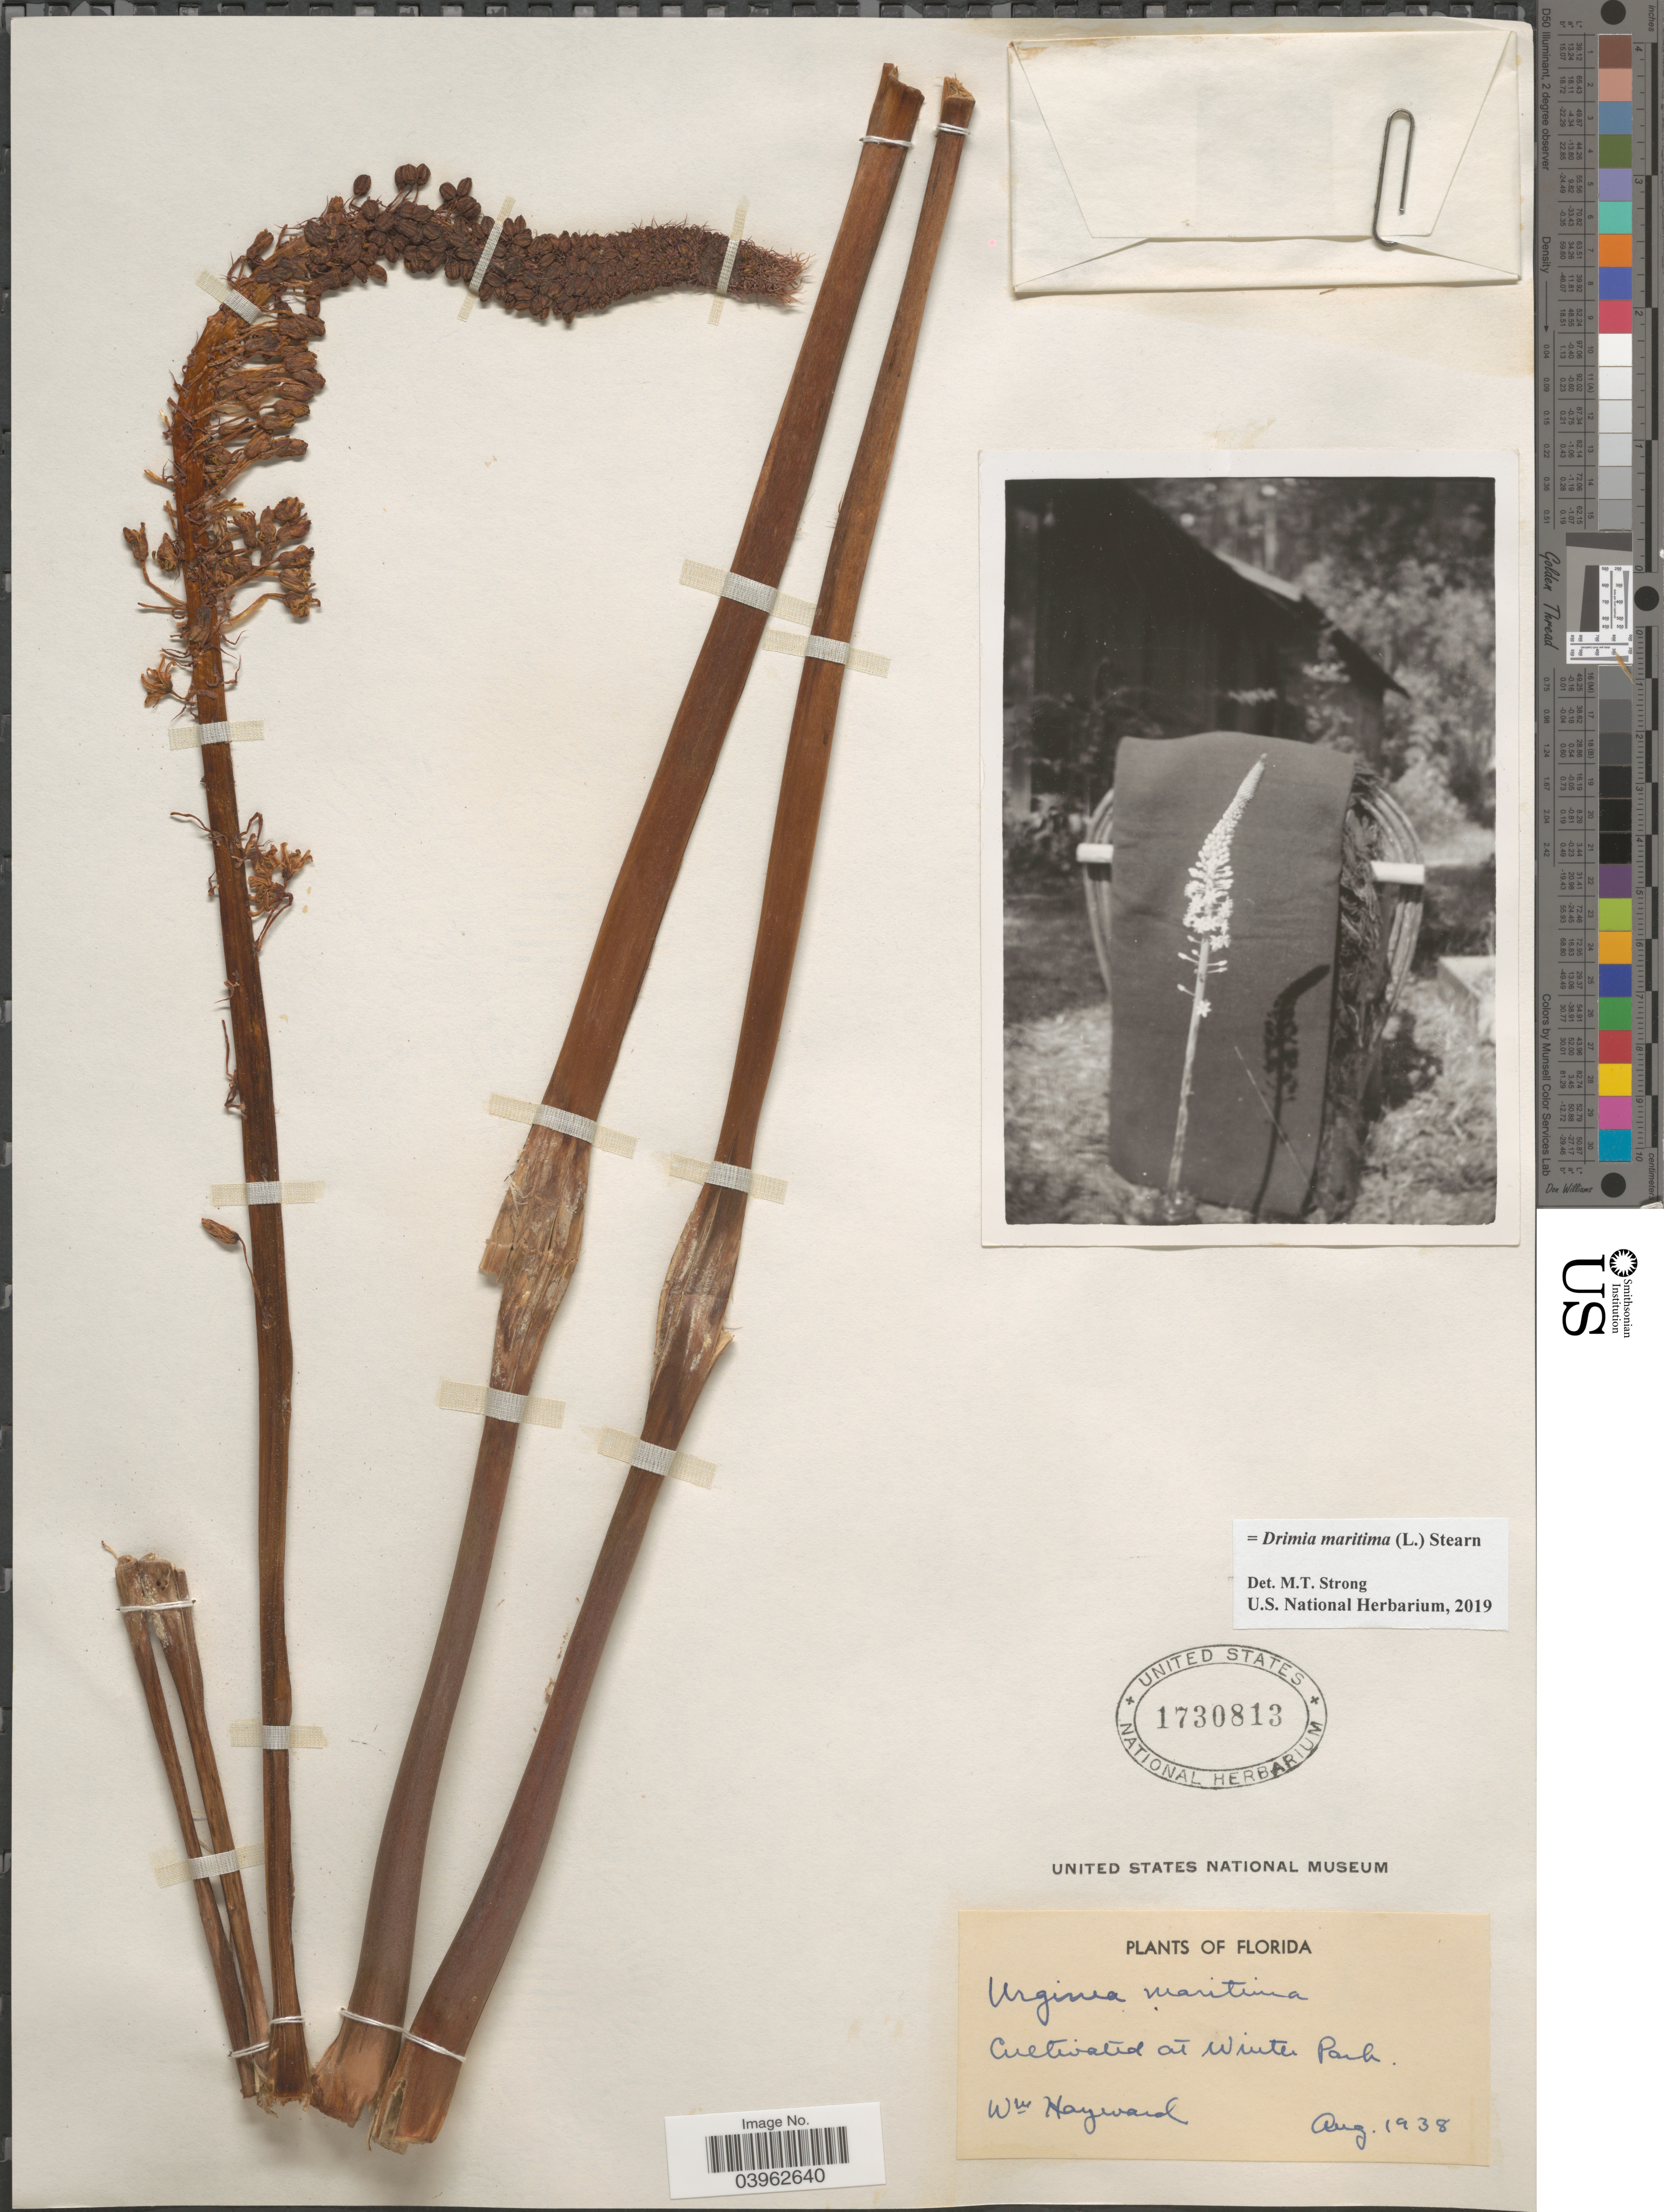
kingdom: Plantae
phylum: Tracheophyta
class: Liliopsida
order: Asparagales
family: Asparagaceae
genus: Drimia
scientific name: Drimia maritima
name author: (L.) Stearn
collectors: W. Hayward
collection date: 1938-08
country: United States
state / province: Florida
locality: Winter Park.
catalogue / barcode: US 1730813